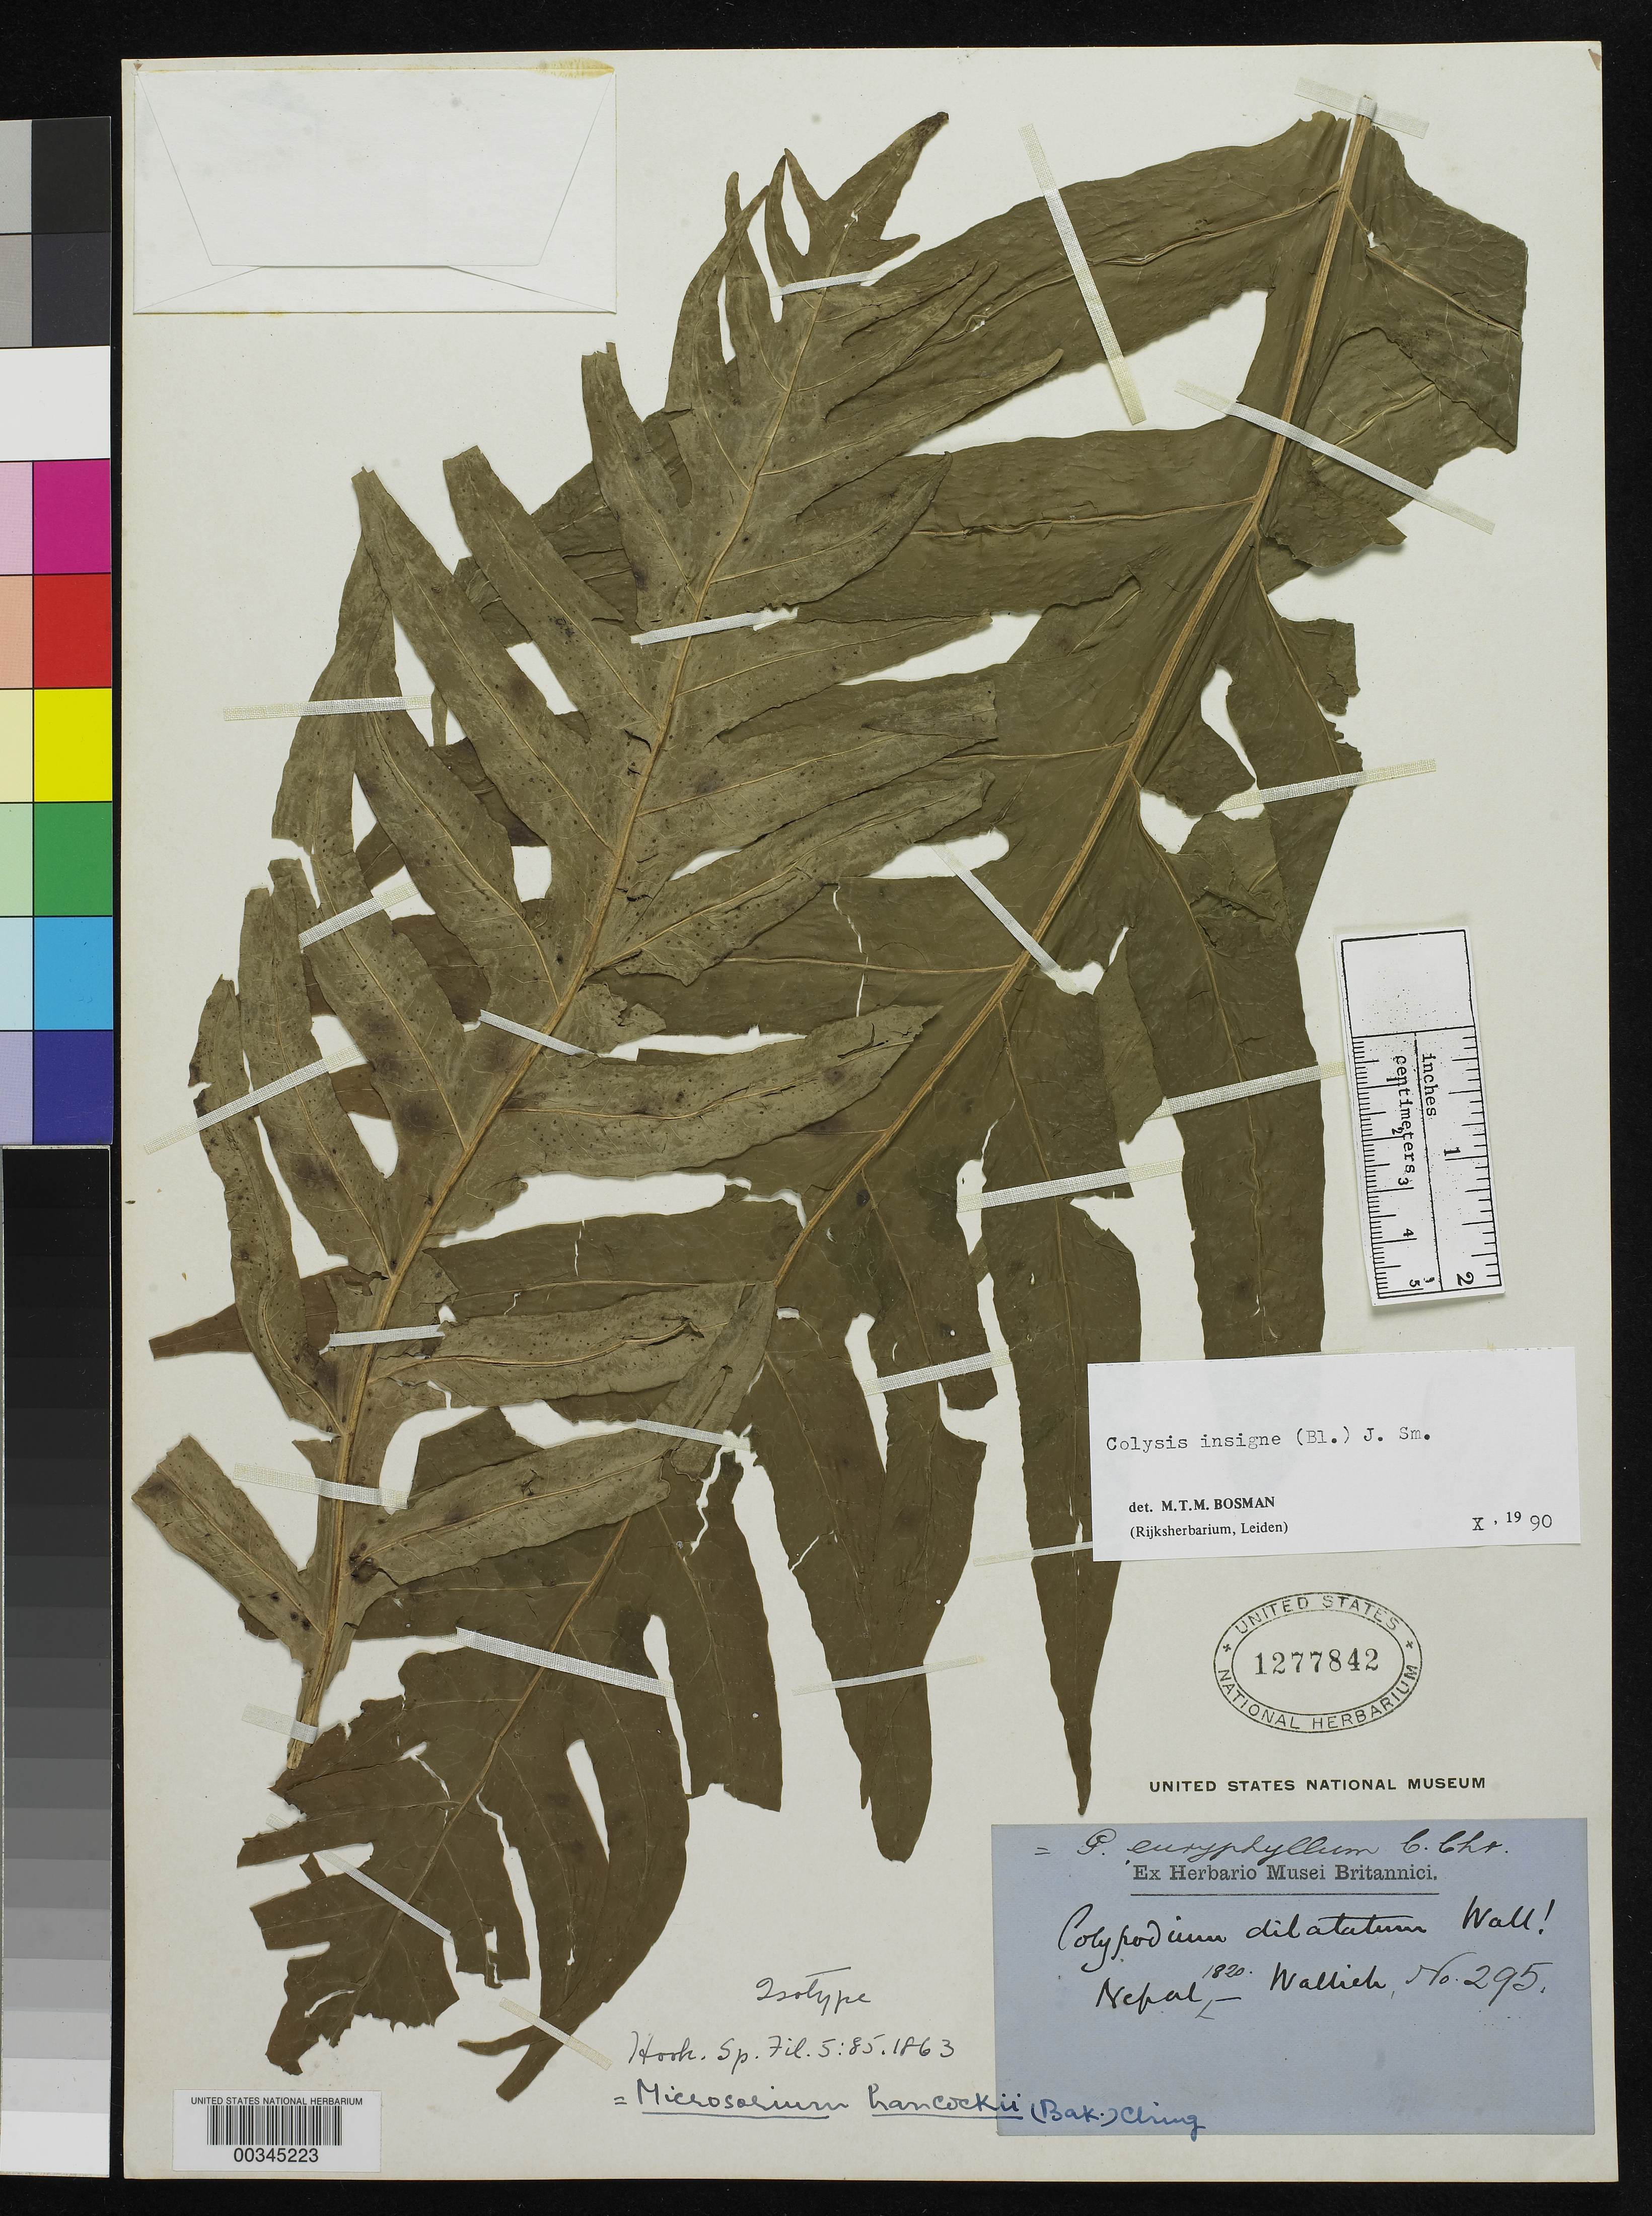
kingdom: Plantae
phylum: Tracheophyta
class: Polypodiopsida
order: Polypodiales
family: Polypodiaceae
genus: Polypodium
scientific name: Polypodium dilatatum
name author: Wall. ex Hook.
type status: Isotype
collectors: N. Wallich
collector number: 295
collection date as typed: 1820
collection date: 1820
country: Nepal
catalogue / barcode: US 1277842